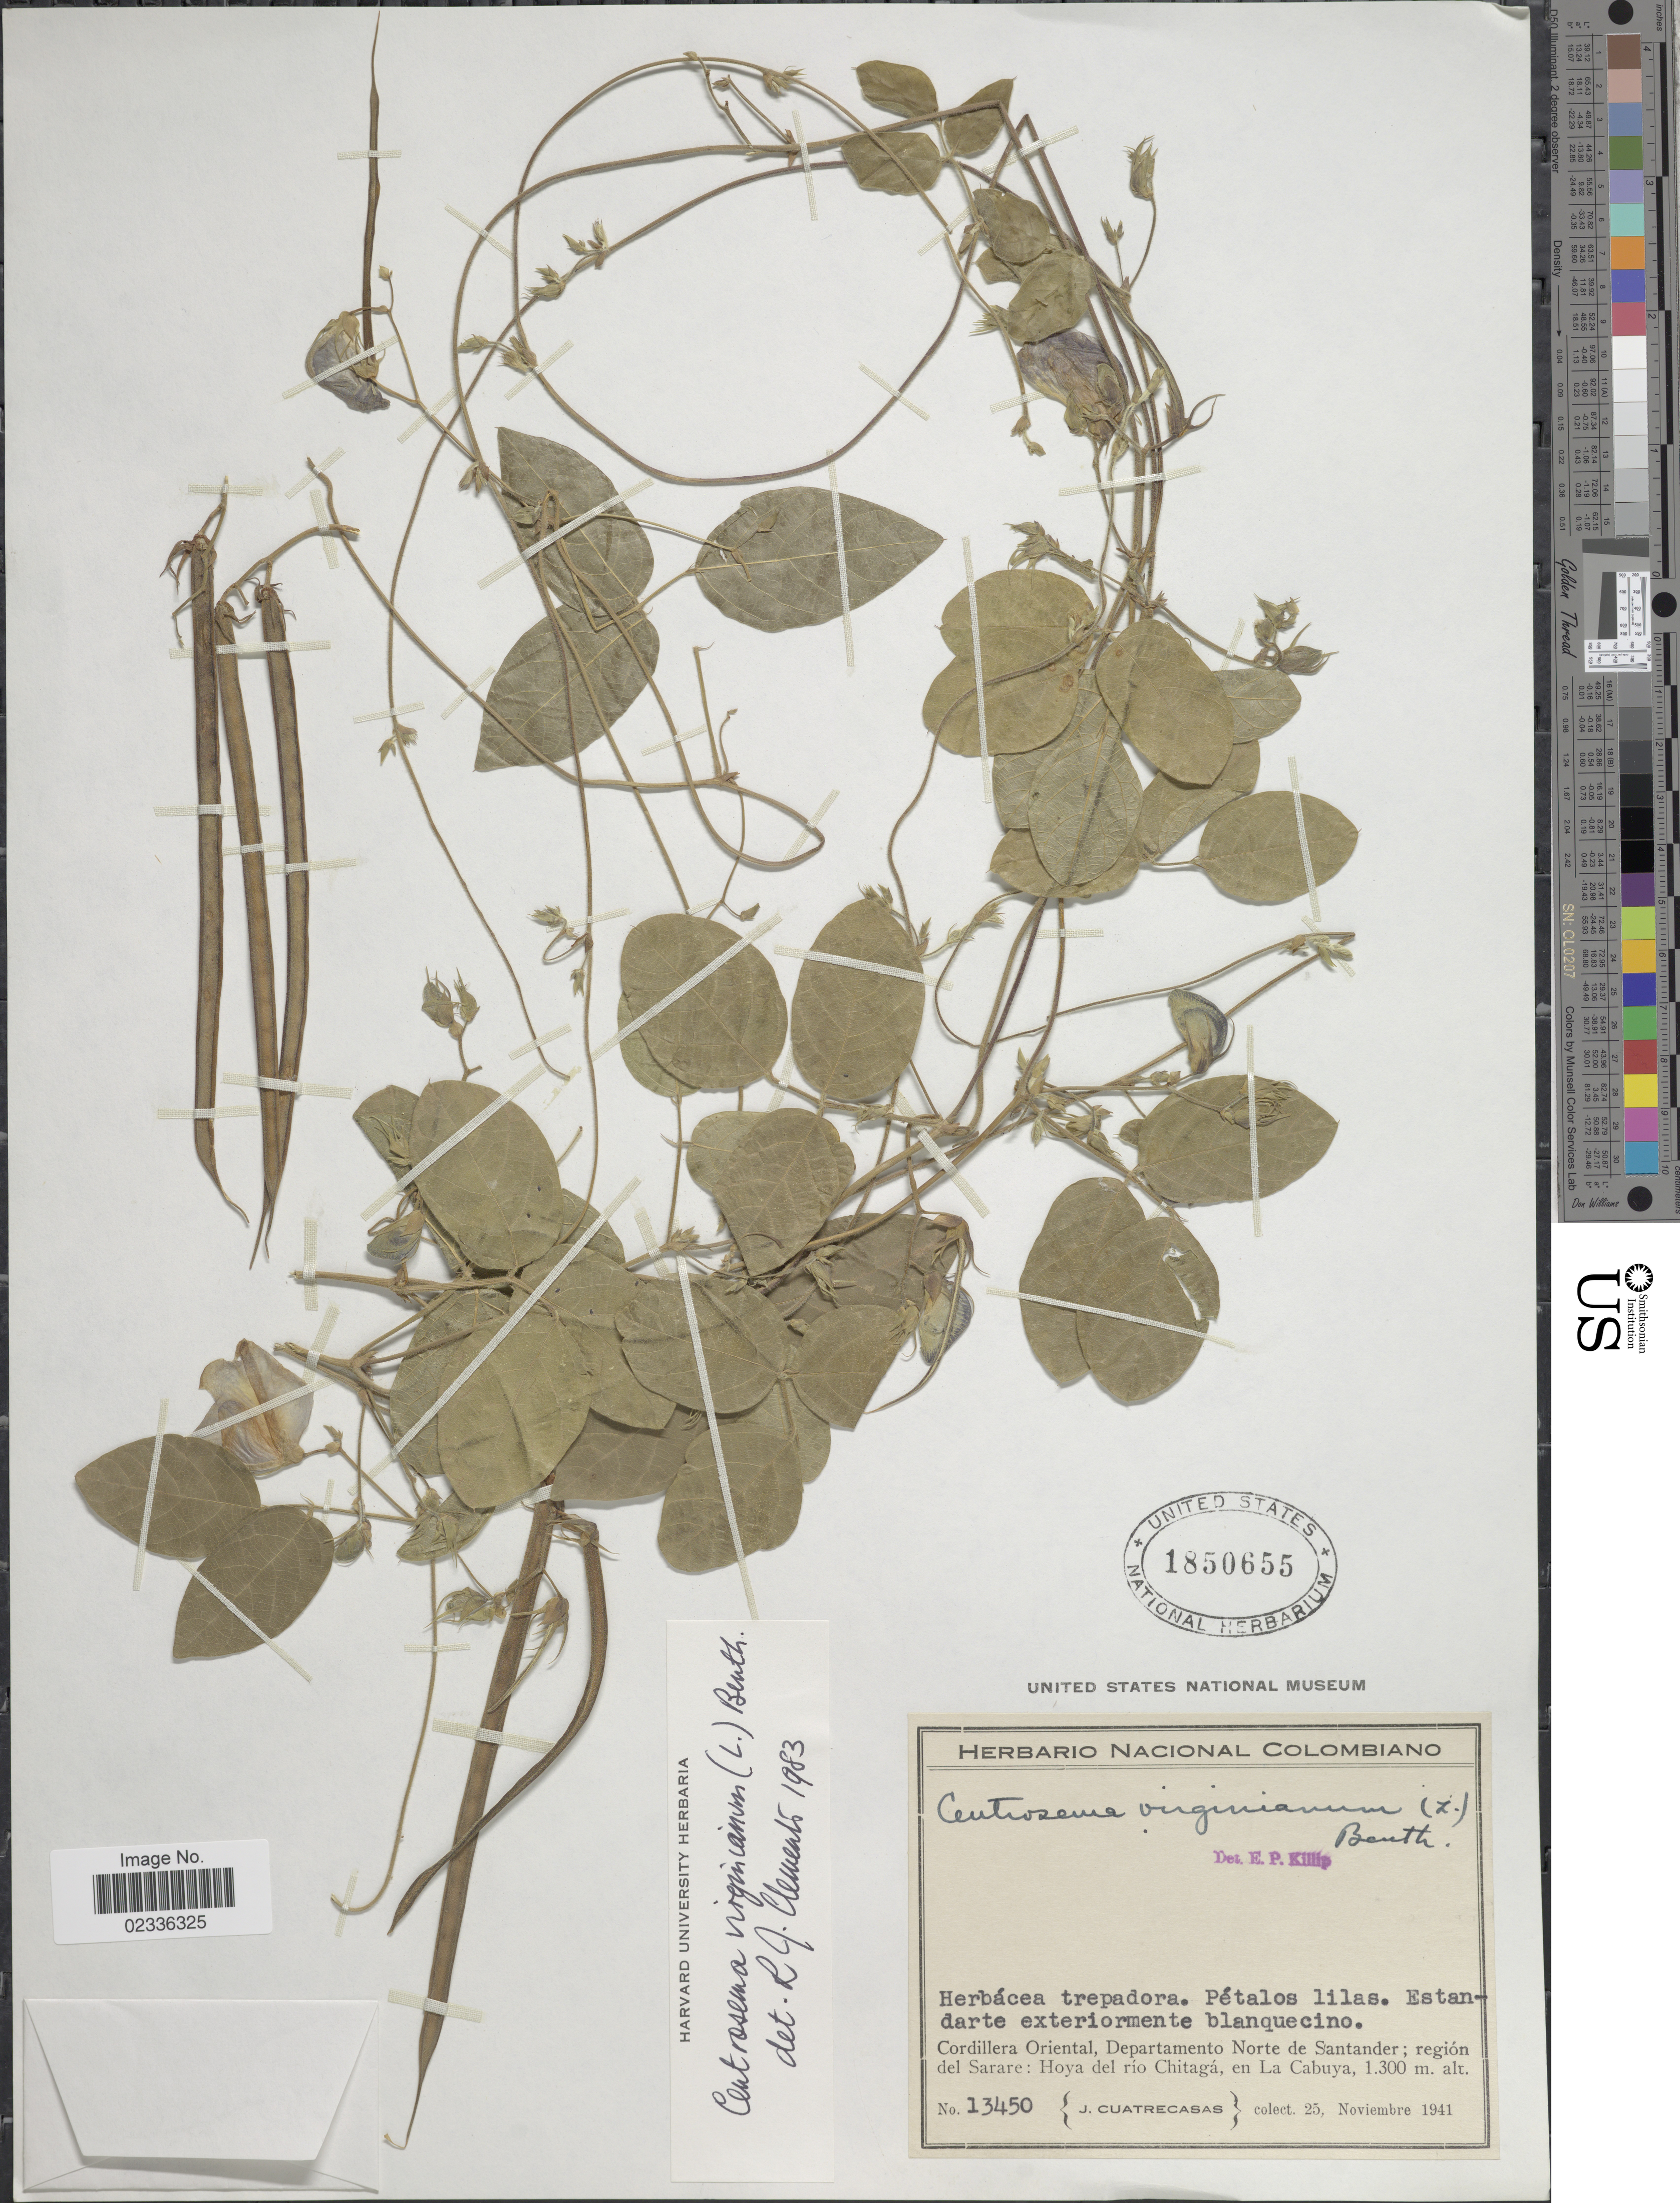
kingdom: Plantae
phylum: Tracheophyta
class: Magnoliopsida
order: Fabales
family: Fabaceae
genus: Centrosema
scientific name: Centrosema virginianum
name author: (L.) Benth.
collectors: J. Cuatrecasas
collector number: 13450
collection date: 1941-11-25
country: Colombia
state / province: Norte de Santander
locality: Cordillera Oriental, region del Sarare: Hoya del rio Chitaga, en La Cabuya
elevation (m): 1300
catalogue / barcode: US 1850655